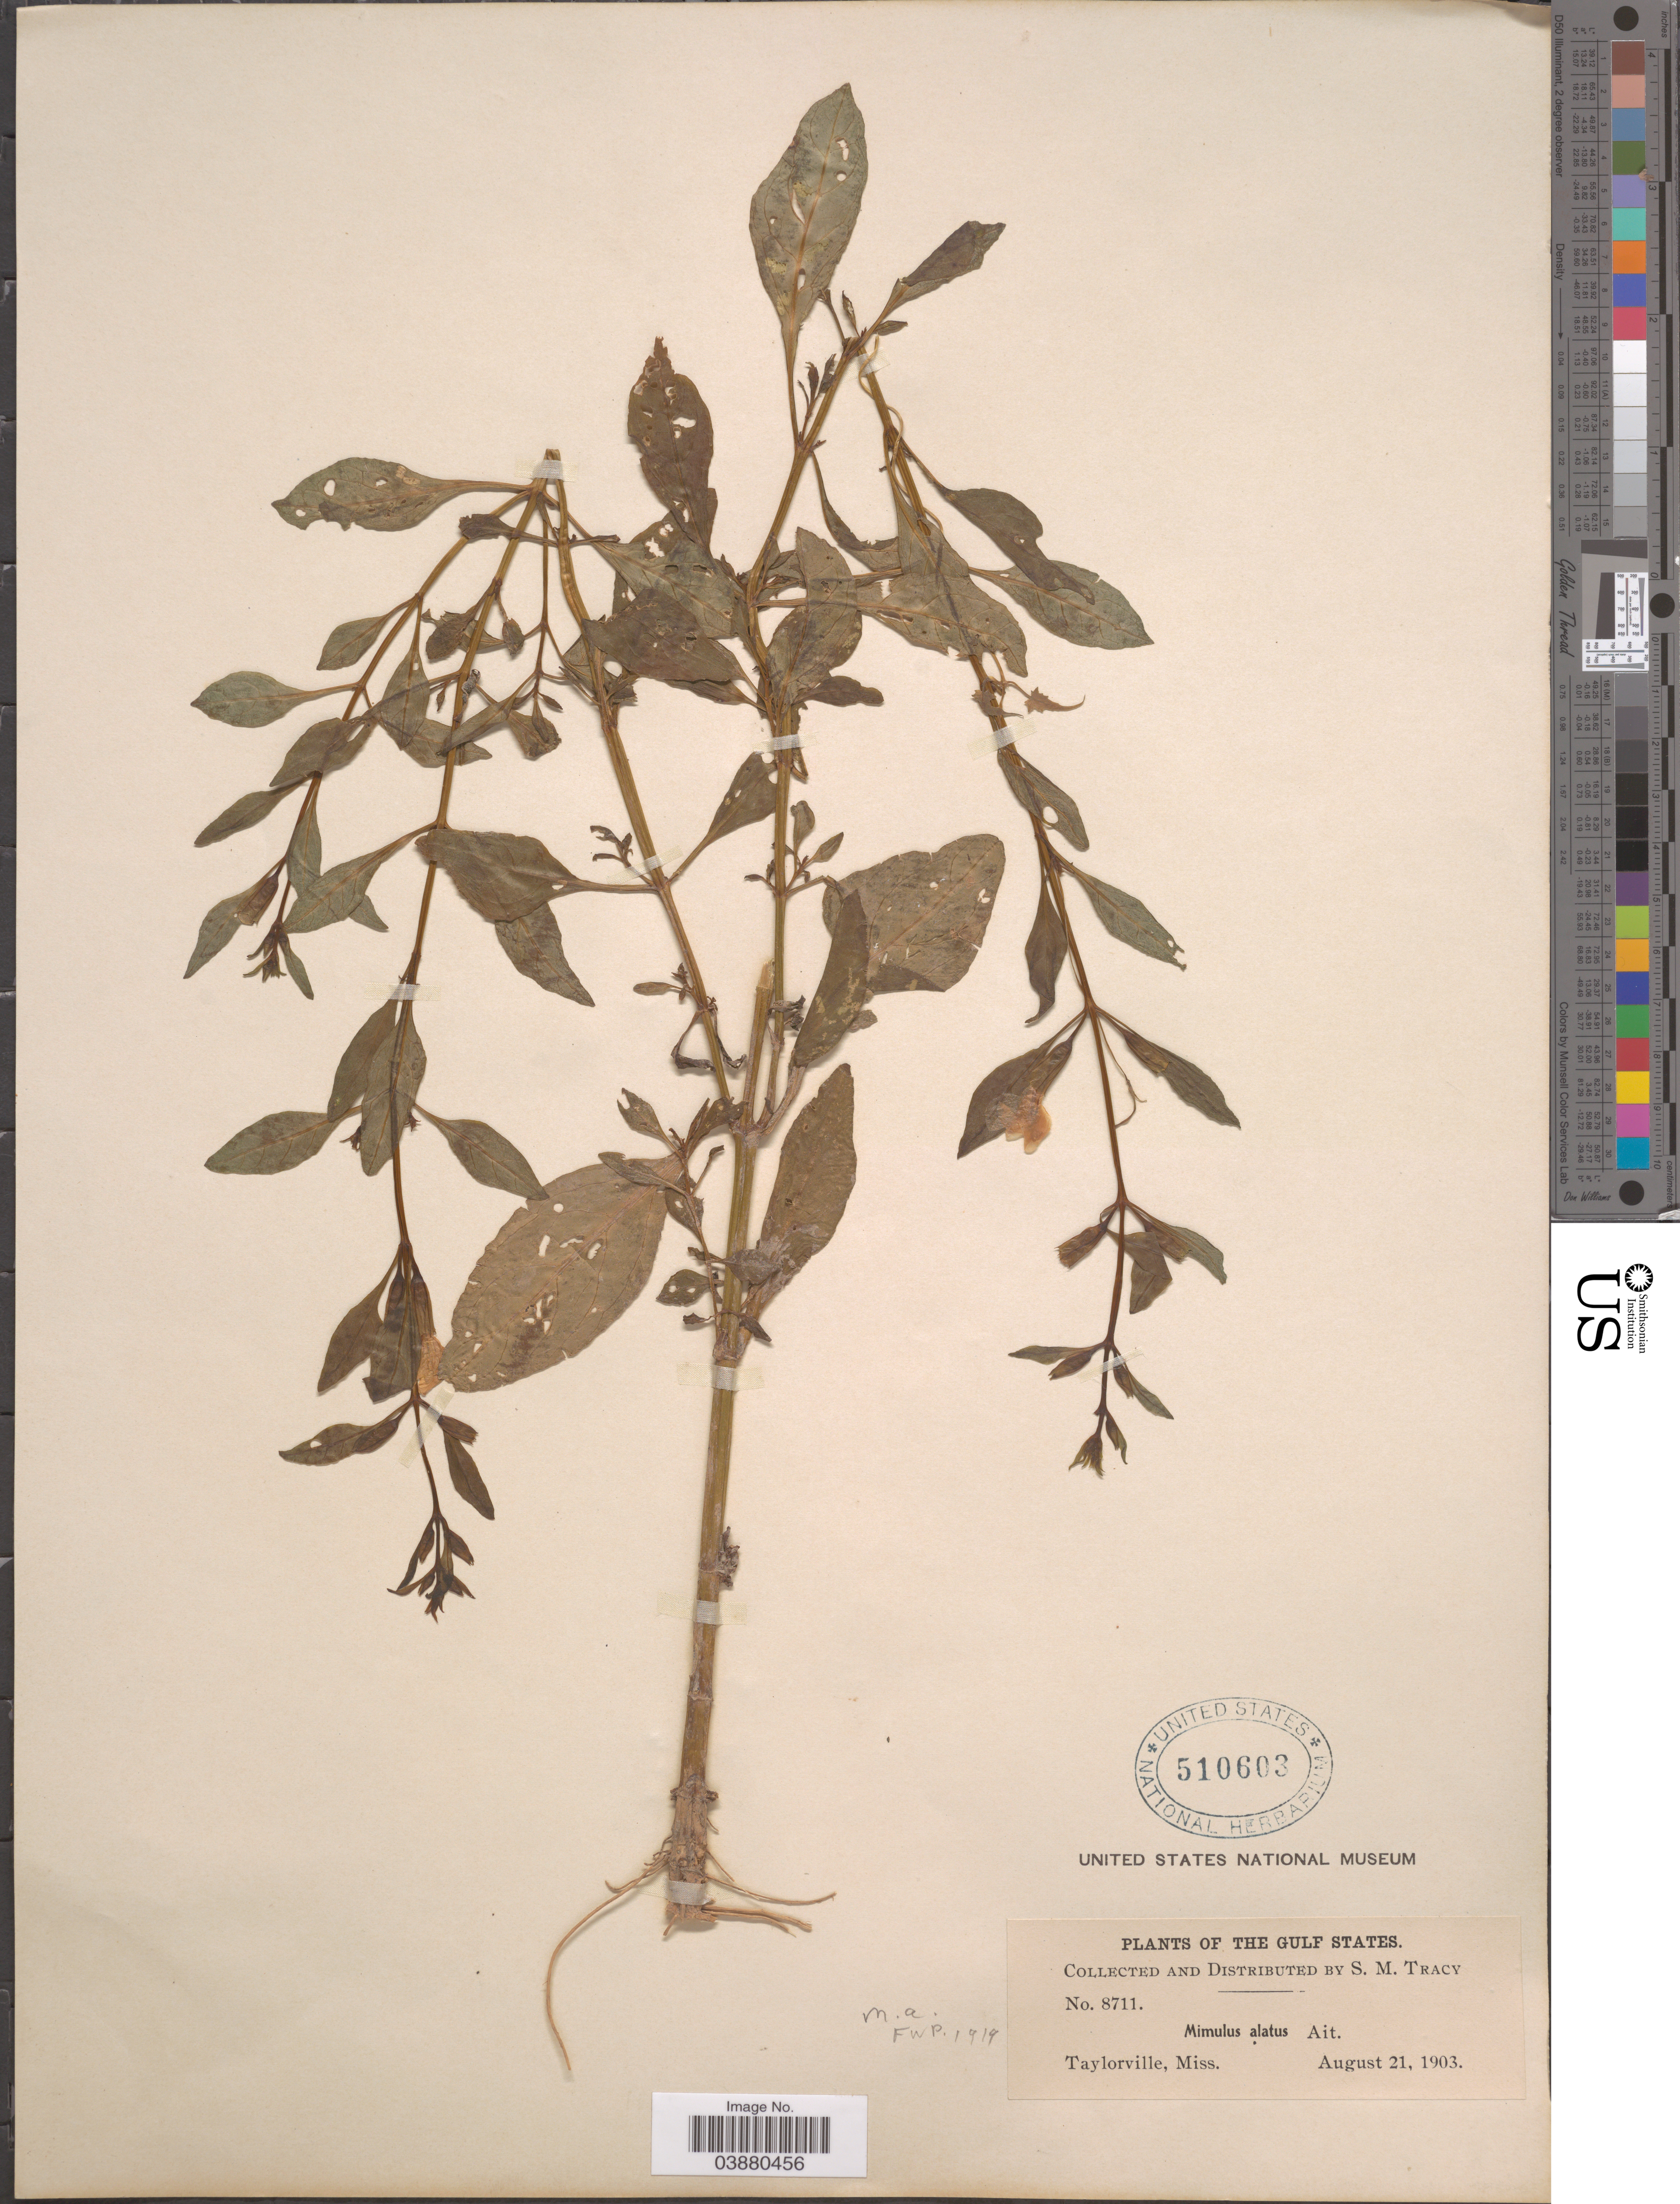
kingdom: Plantae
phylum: Tracheophyta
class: Magnoliopsida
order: Lamiales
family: Phrymaceae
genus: Mimulus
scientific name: Mimulus alatus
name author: Aiton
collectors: S. M. Tracy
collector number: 8711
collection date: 1903-08-21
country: United States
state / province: Mississippi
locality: Gulf States. Taylorville.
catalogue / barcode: US 510603